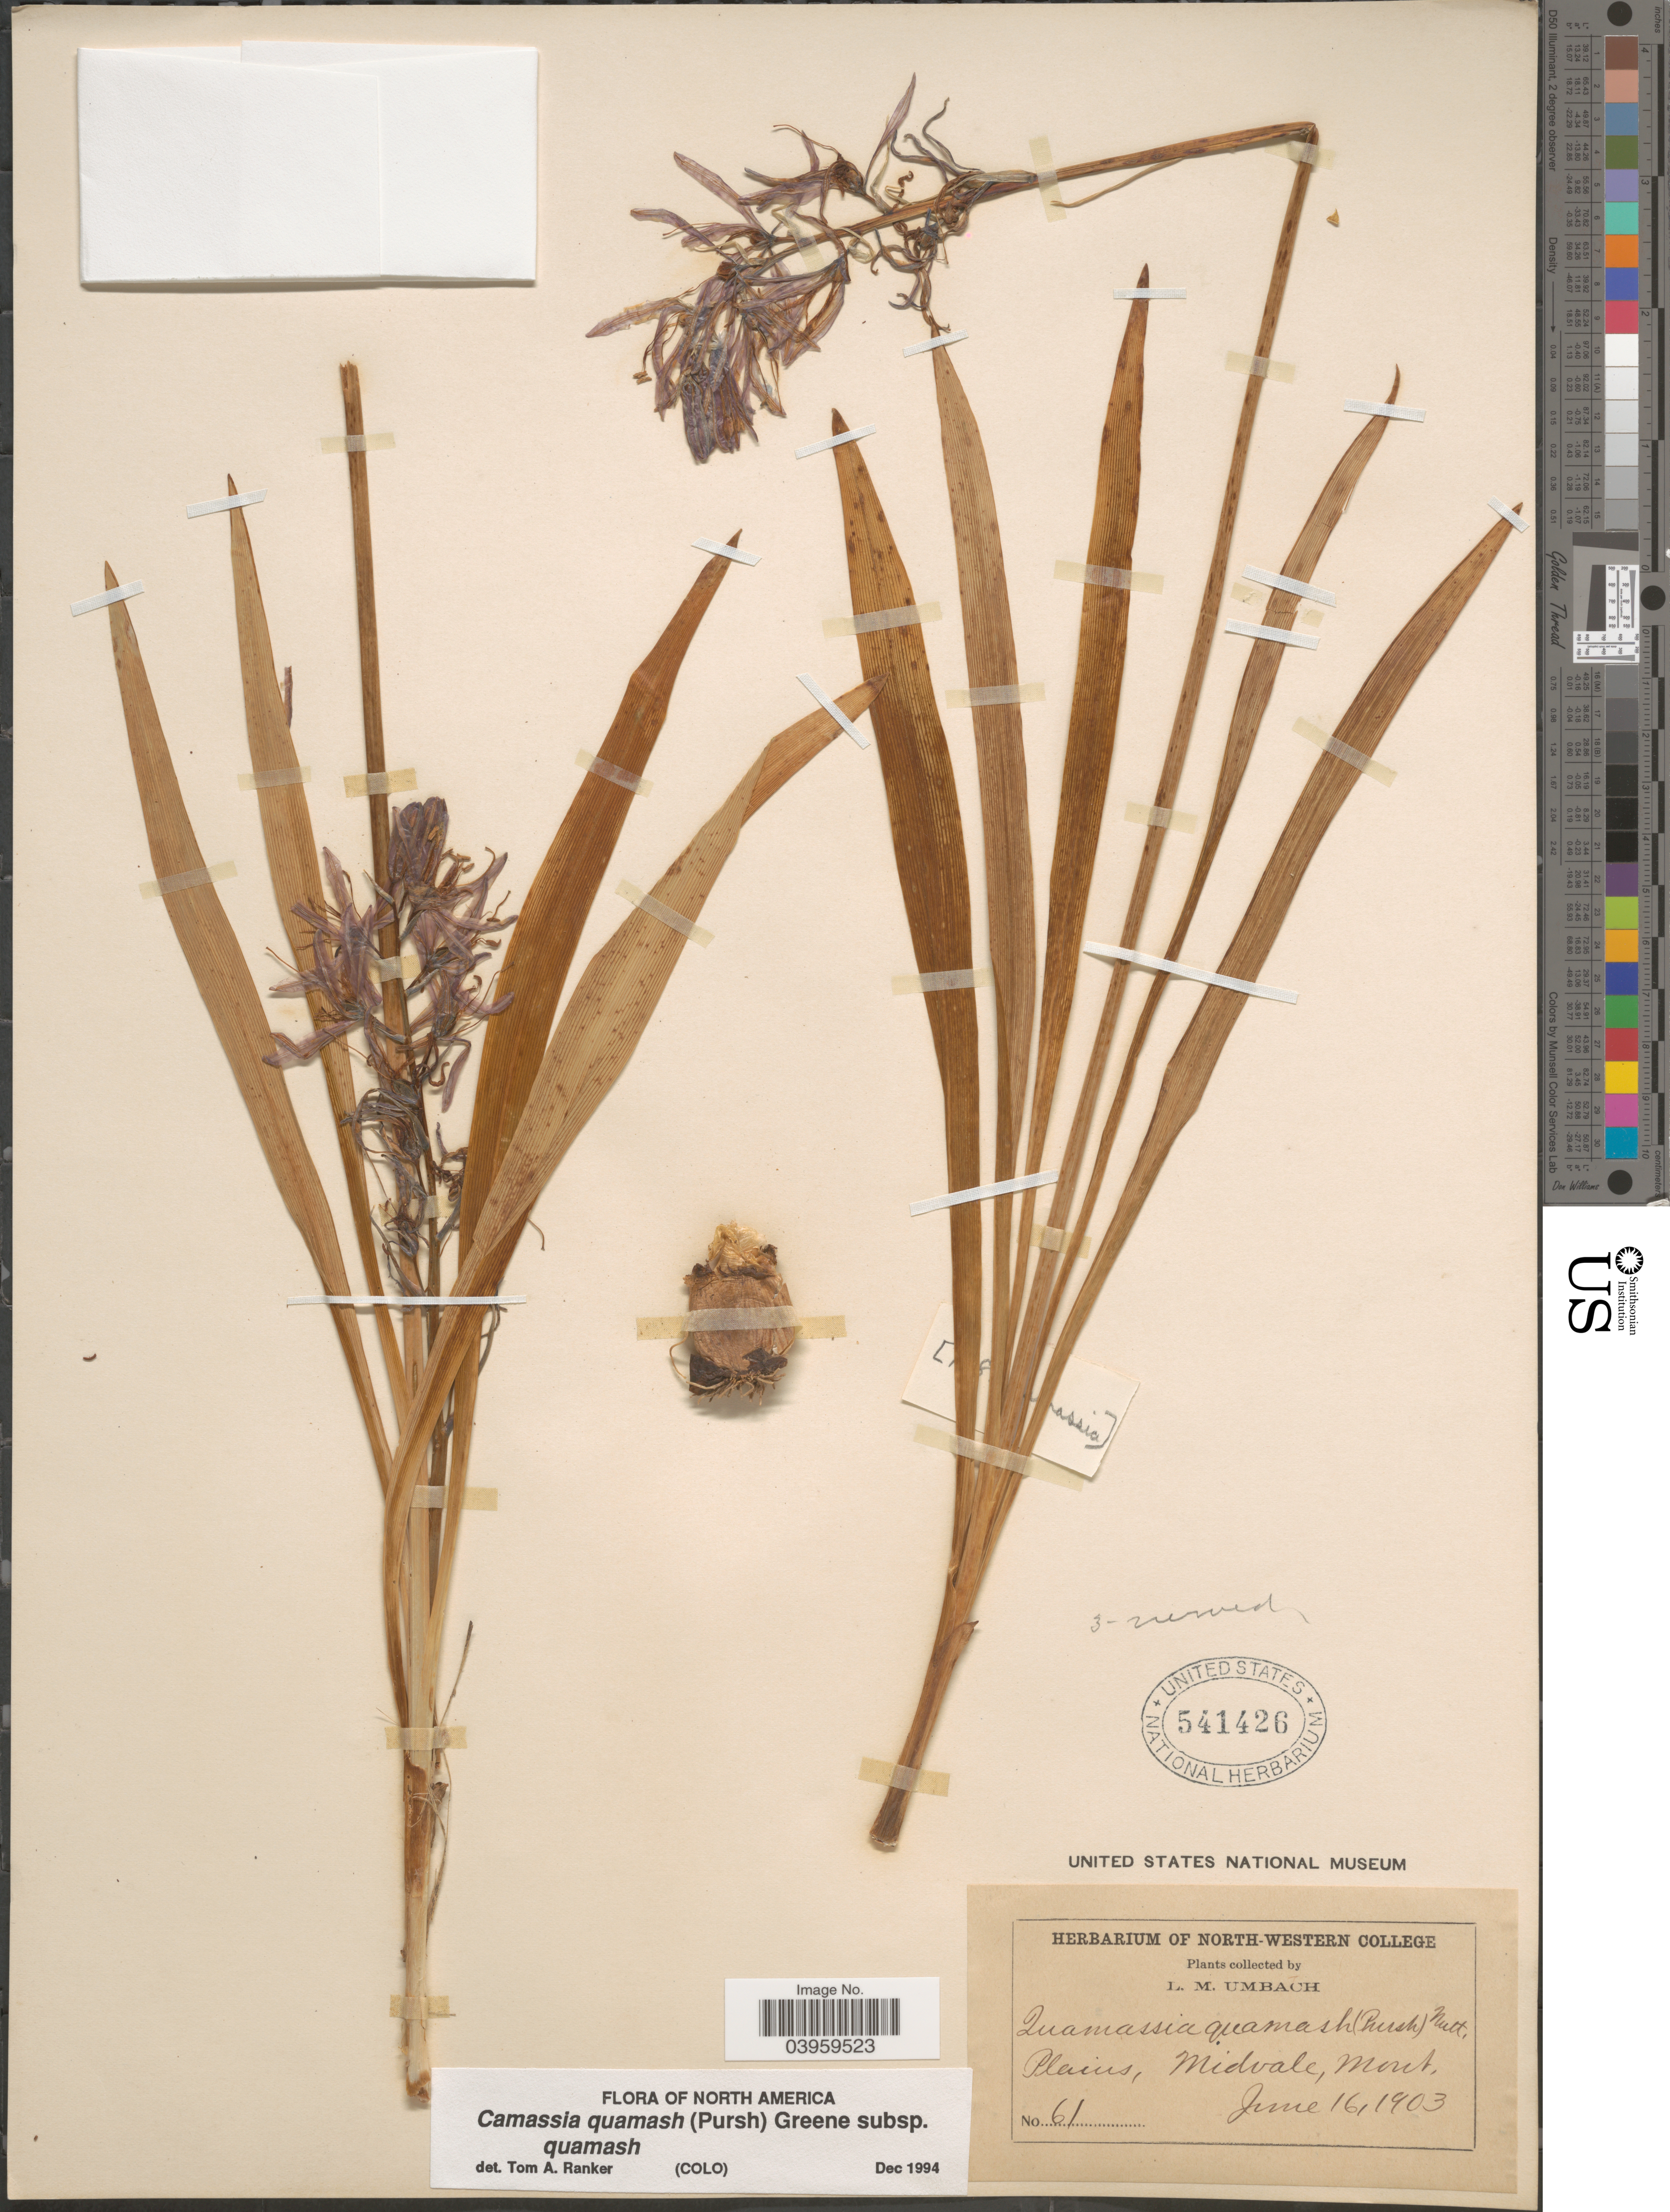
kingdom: Plantae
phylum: Tracheophyta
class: Liliopsida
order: Asparagales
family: Asparagaceae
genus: Camassia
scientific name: Camassia quamash subsp. quamash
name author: (Pursh) Greene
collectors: L. M. Umbach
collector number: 61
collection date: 1903-06-16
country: United States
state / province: Montana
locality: Plains, Midvale.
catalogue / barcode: US 541426